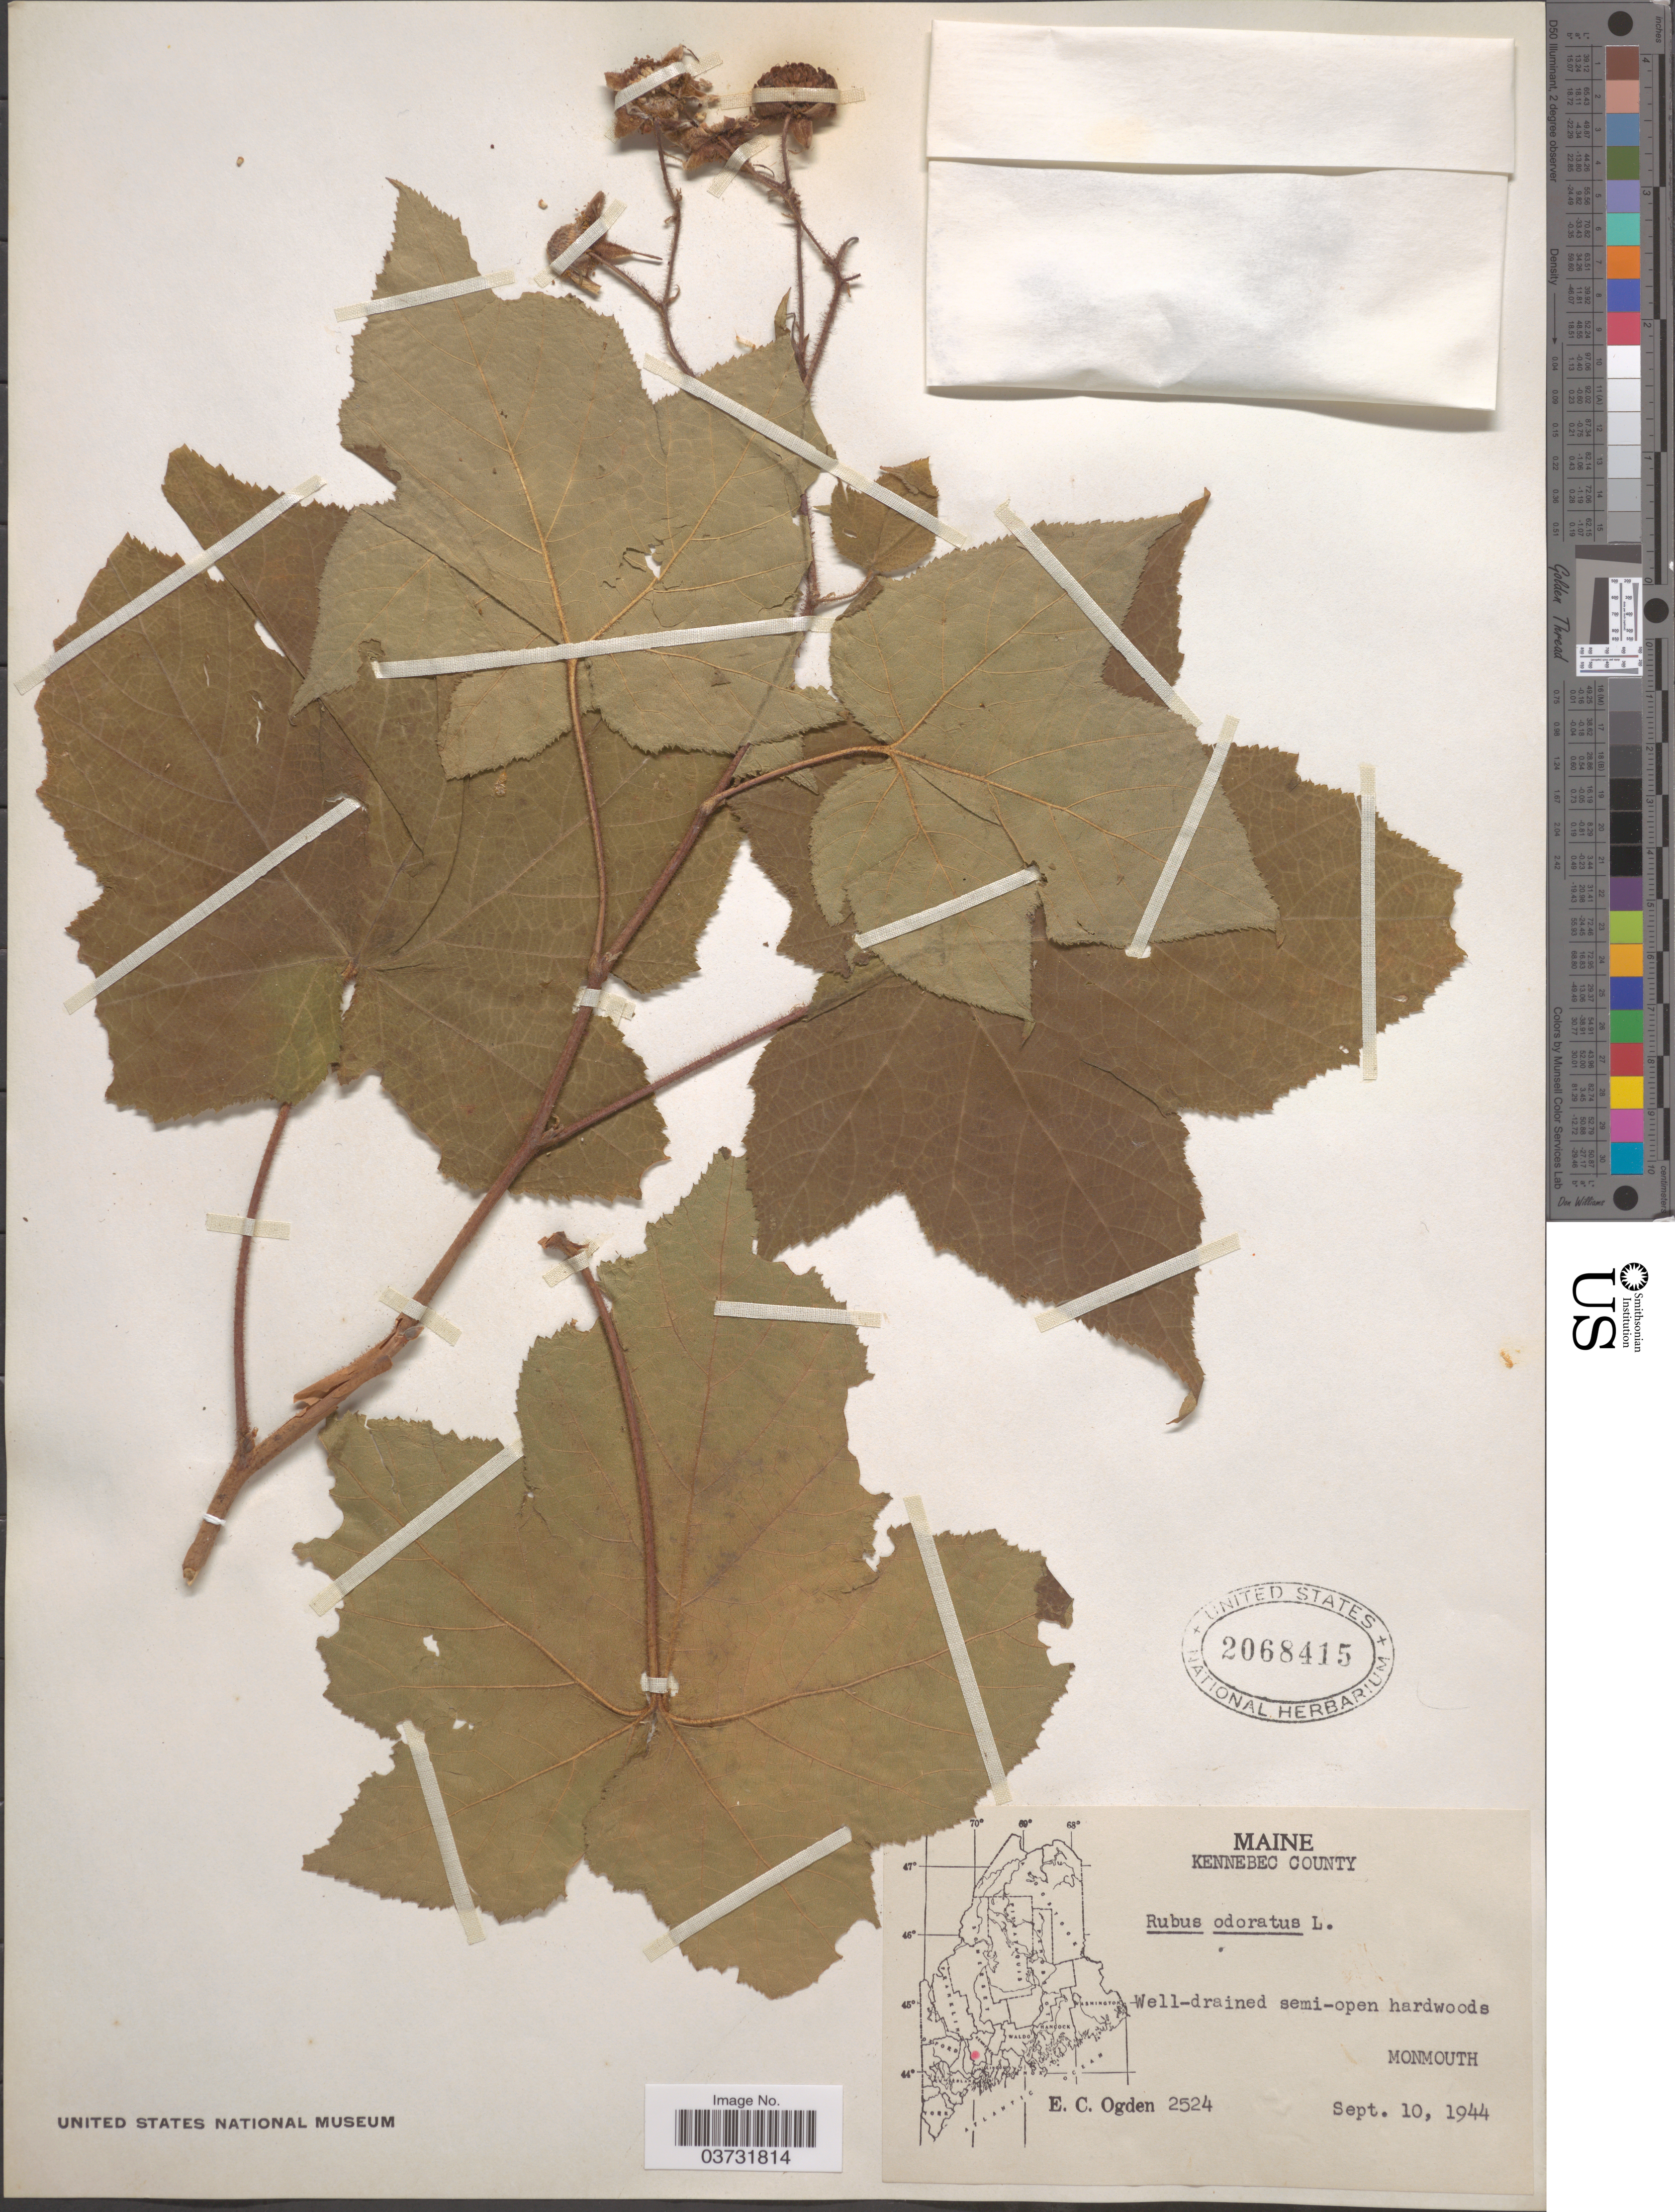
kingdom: Plantae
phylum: Tracheophyta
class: Magnoliopsida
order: Rosales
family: Rosaceae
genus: Rubus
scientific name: Rubus odoratus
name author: L.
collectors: E. Ogden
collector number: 2524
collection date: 1944-09-10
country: United States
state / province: Maine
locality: Kennebec County. Monmouth.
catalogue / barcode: US 2068415